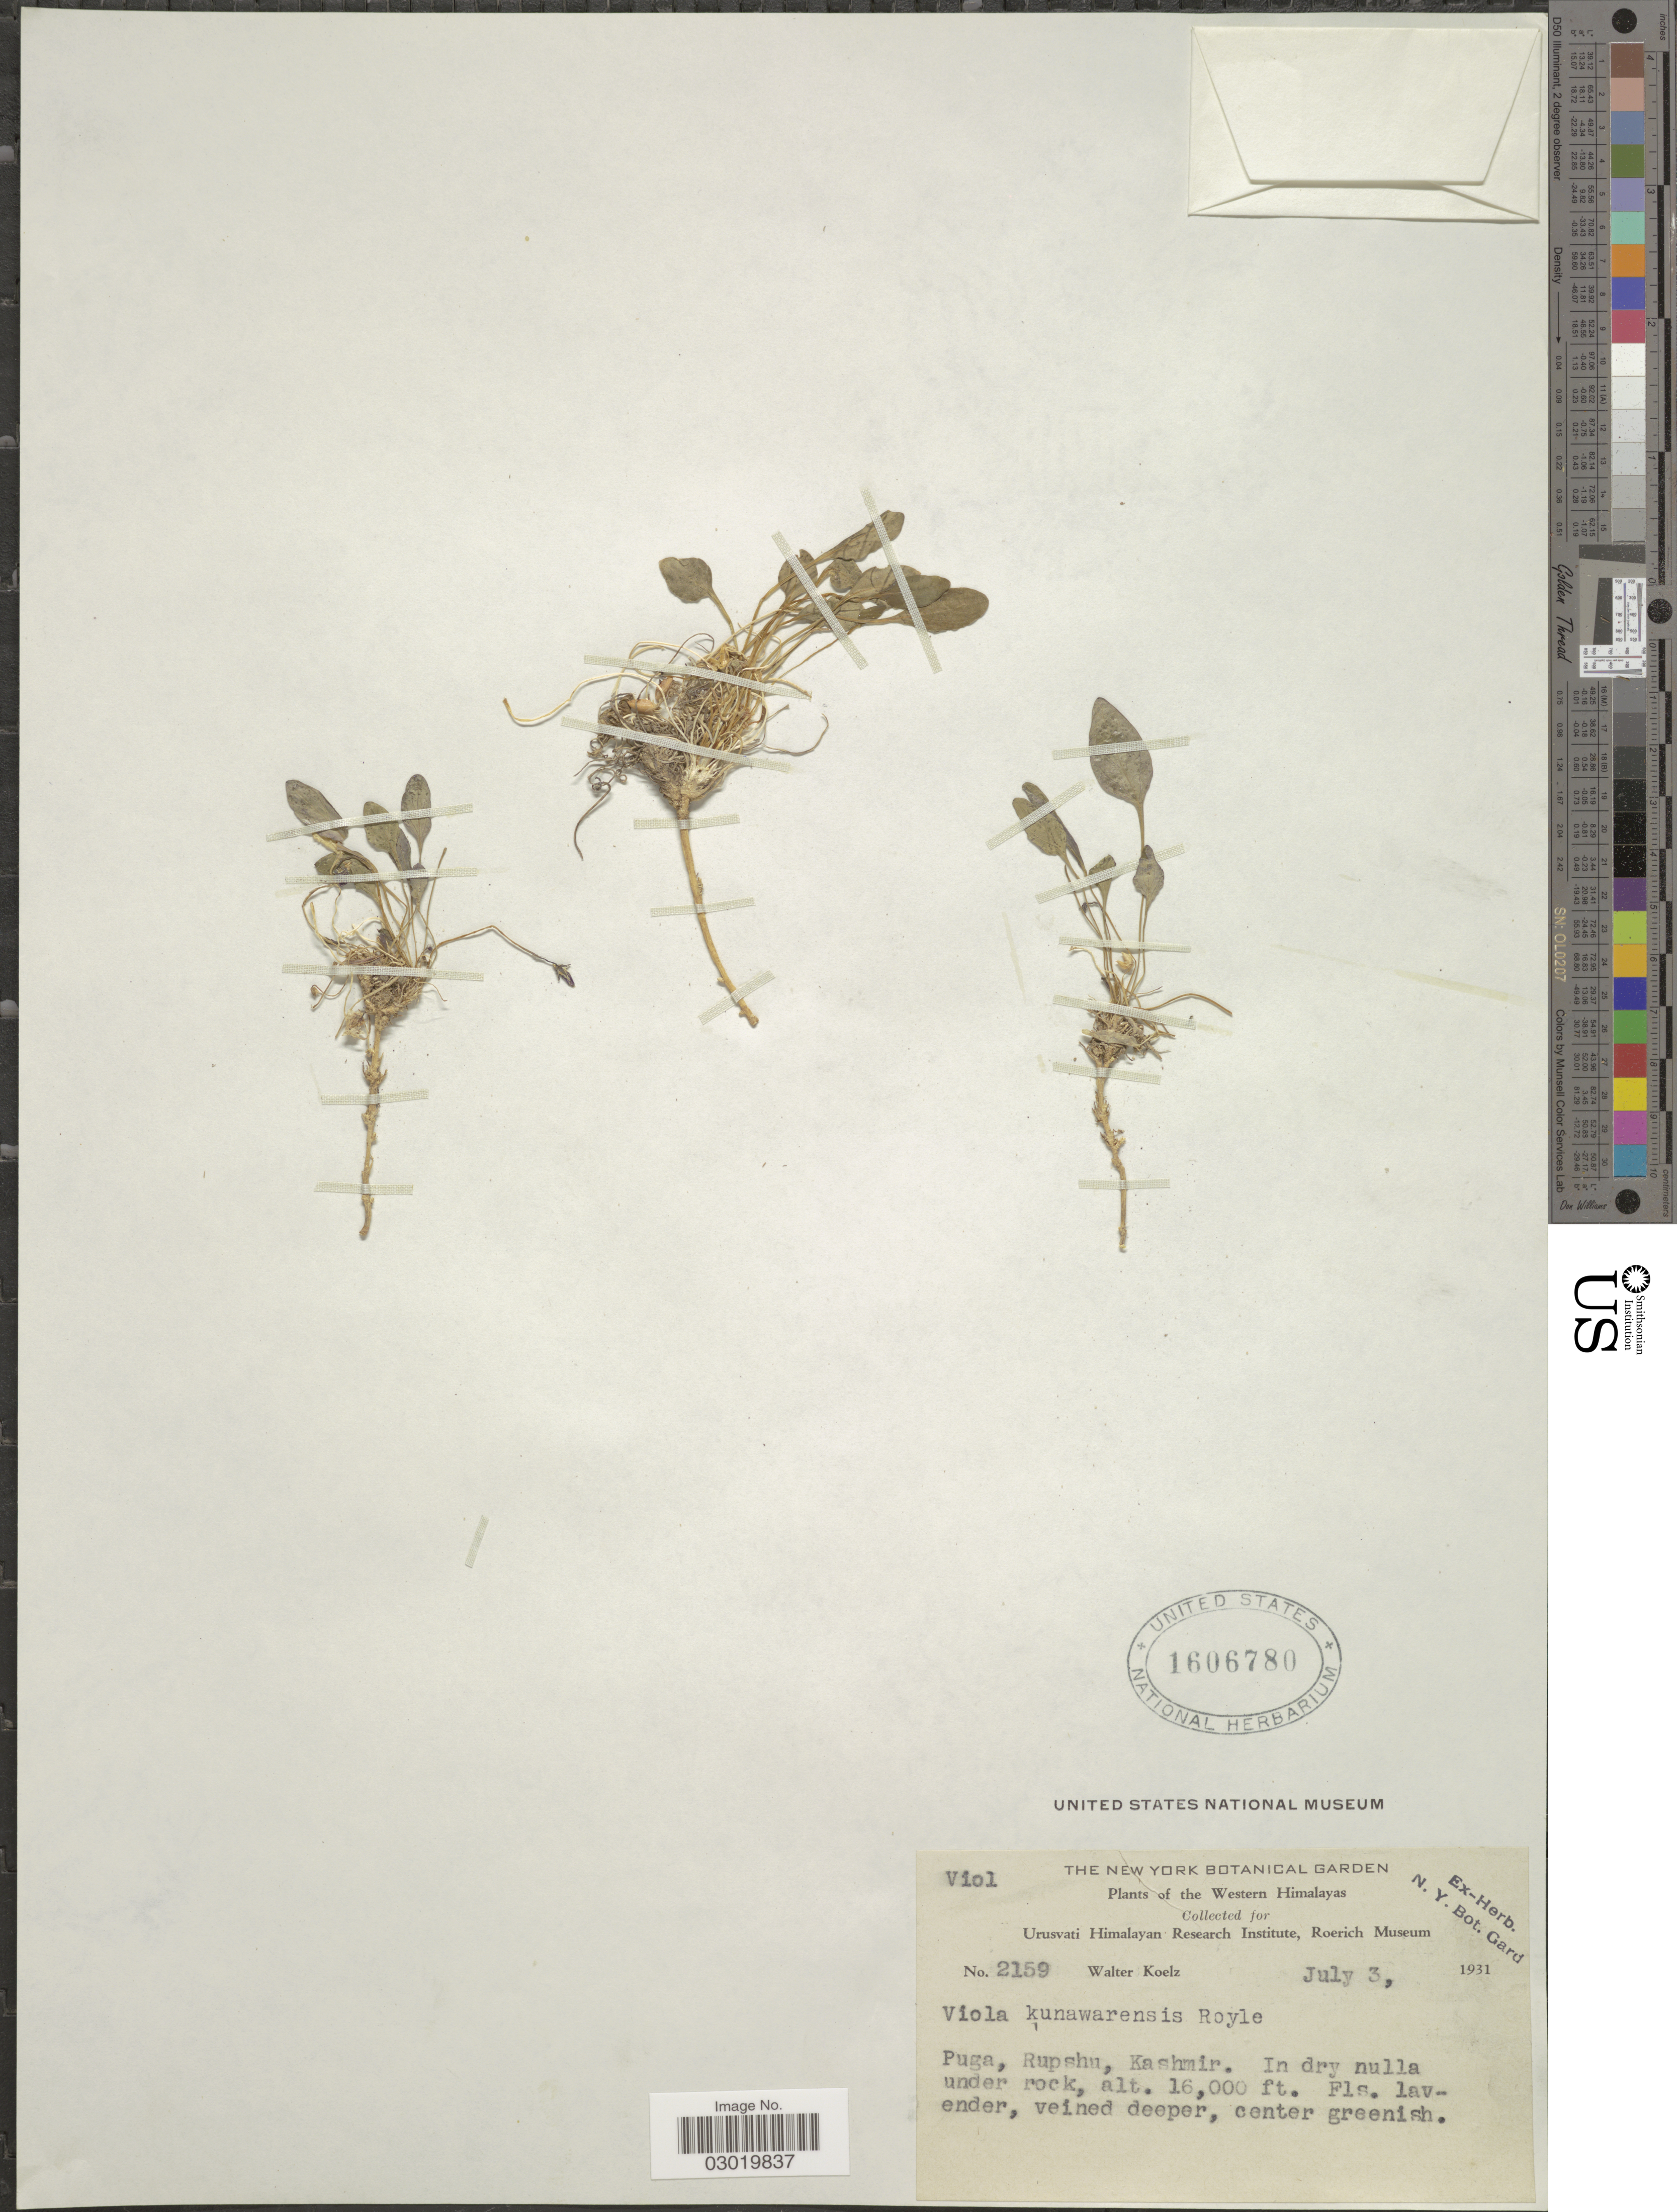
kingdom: Plantae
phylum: Tracheophyta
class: Magnoliopsida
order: Malpighiales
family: Violaceae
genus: Viola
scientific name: Viola kunawurensis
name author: Royle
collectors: W. N. Koelz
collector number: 2159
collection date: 1931-07-03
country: India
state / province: Jammu and Kashmir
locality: Western Himalayas. Puga, Rupshu, Kashmir.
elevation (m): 4877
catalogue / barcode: US 1606780